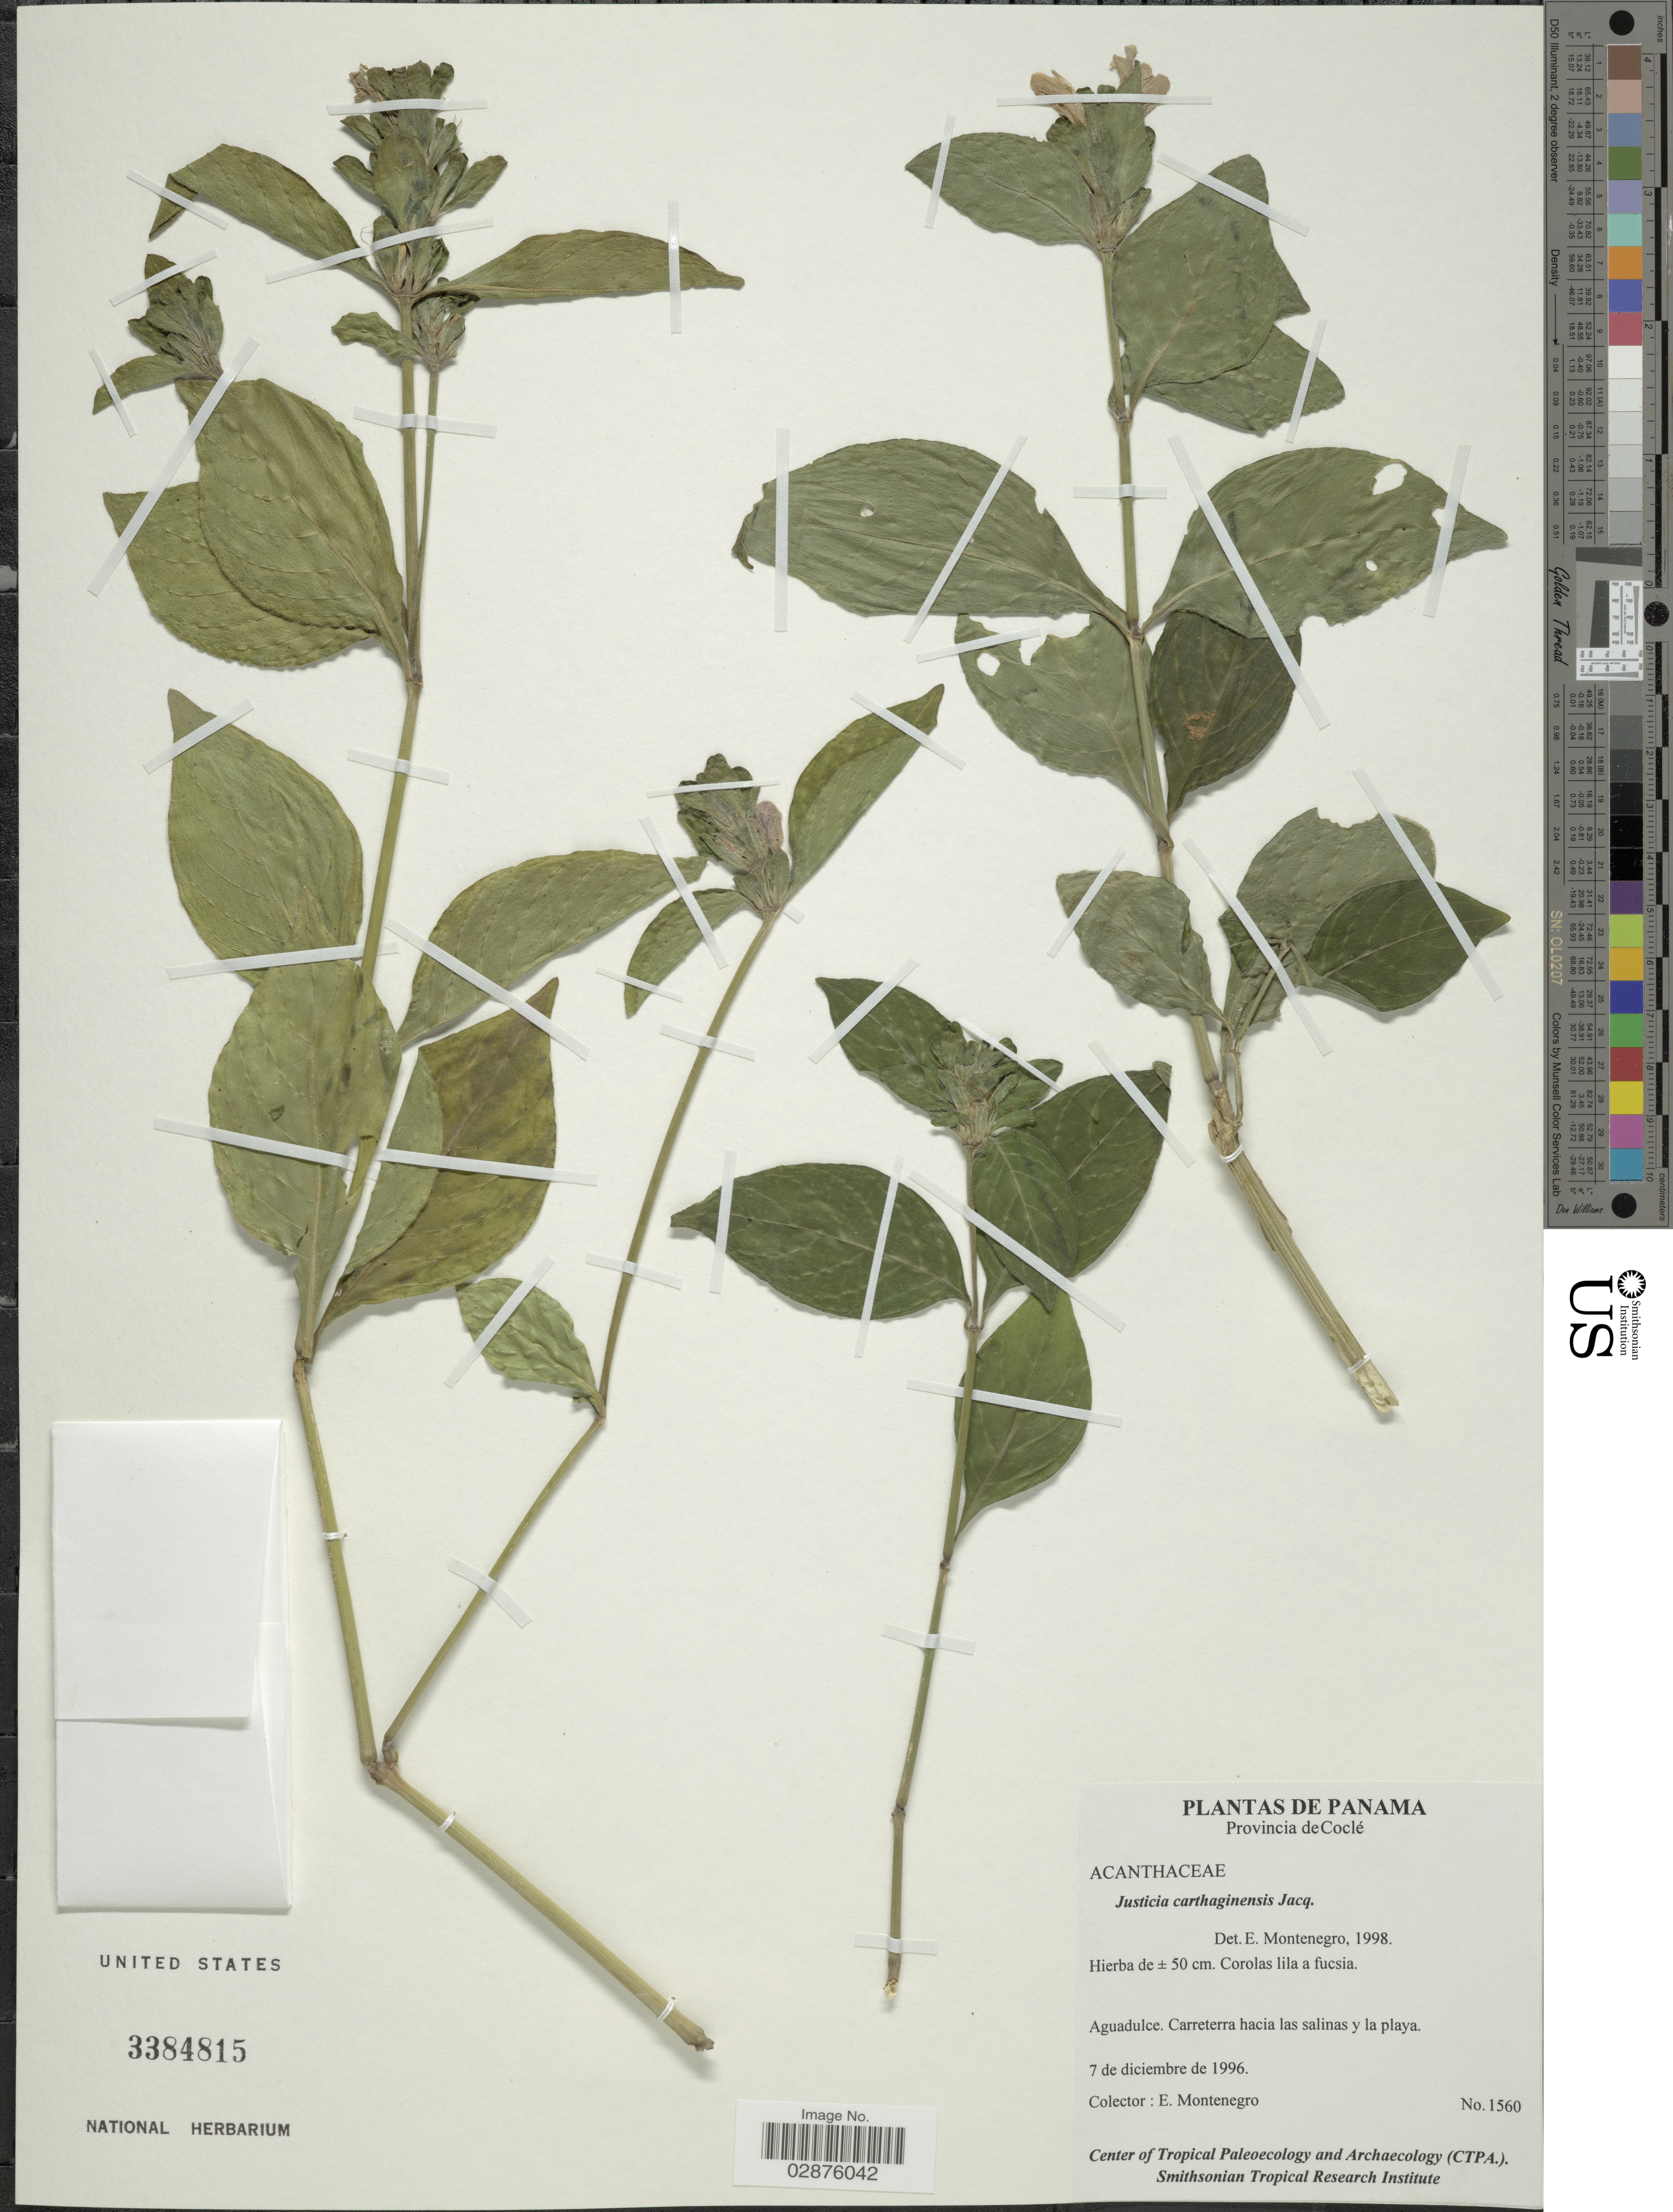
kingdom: Plantae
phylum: Tracheophyta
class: Magnoliopsida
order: Lamiales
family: Acanthaceae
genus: Justicia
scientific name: Justicia carthaginensis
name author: Jacq.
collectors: E. Montenegro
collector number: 1560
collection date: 1996-12-07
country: Panama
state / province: Coclé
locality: Provincia de Coclé, Aguadulce, Carreterra hacia las salinas y la playa.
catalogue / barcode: US 3384815